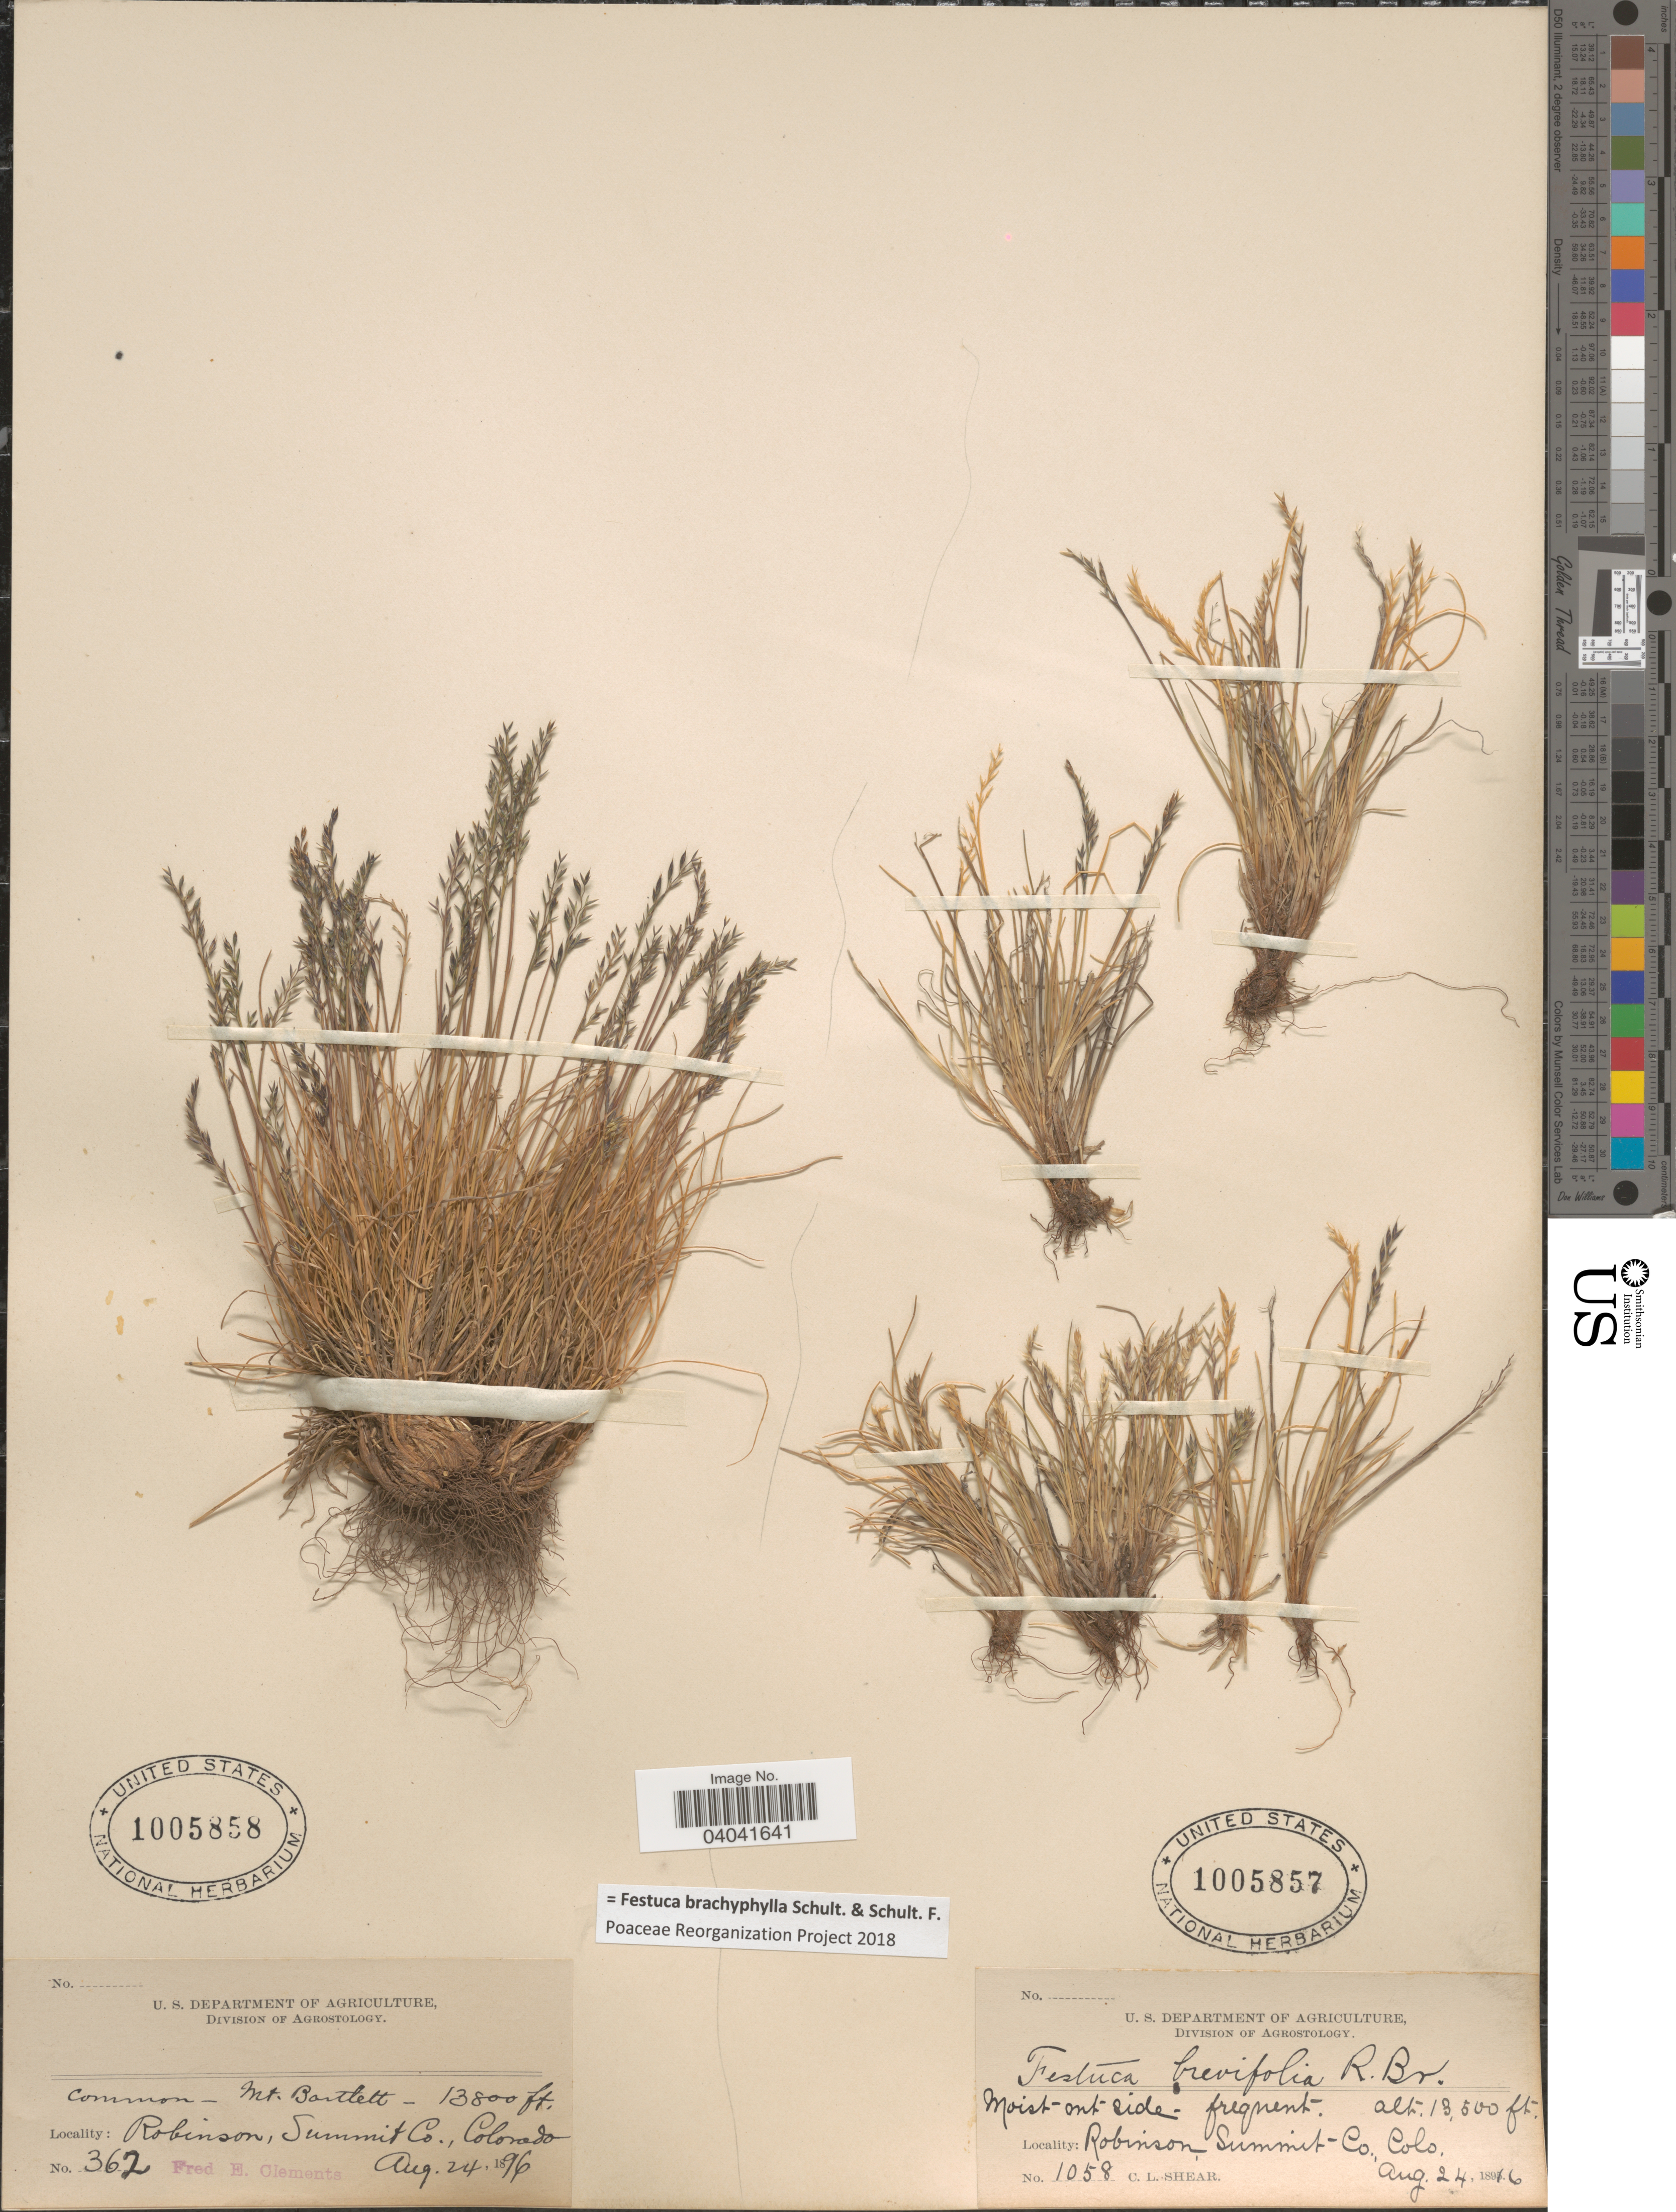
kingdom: Plantae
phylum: Tracheophyta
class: Liliopsida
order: Poales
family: Poaceae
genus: Festuca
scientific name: Festuca brachyphylla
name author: Schult. & Schult. f.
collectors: F. E. Clements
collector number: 362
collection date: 1896-08-24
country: United States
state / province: Colorado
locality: Mt. Bartlett. Robinson, Summit Co.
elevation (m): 4206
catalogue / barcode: US 1005858-2